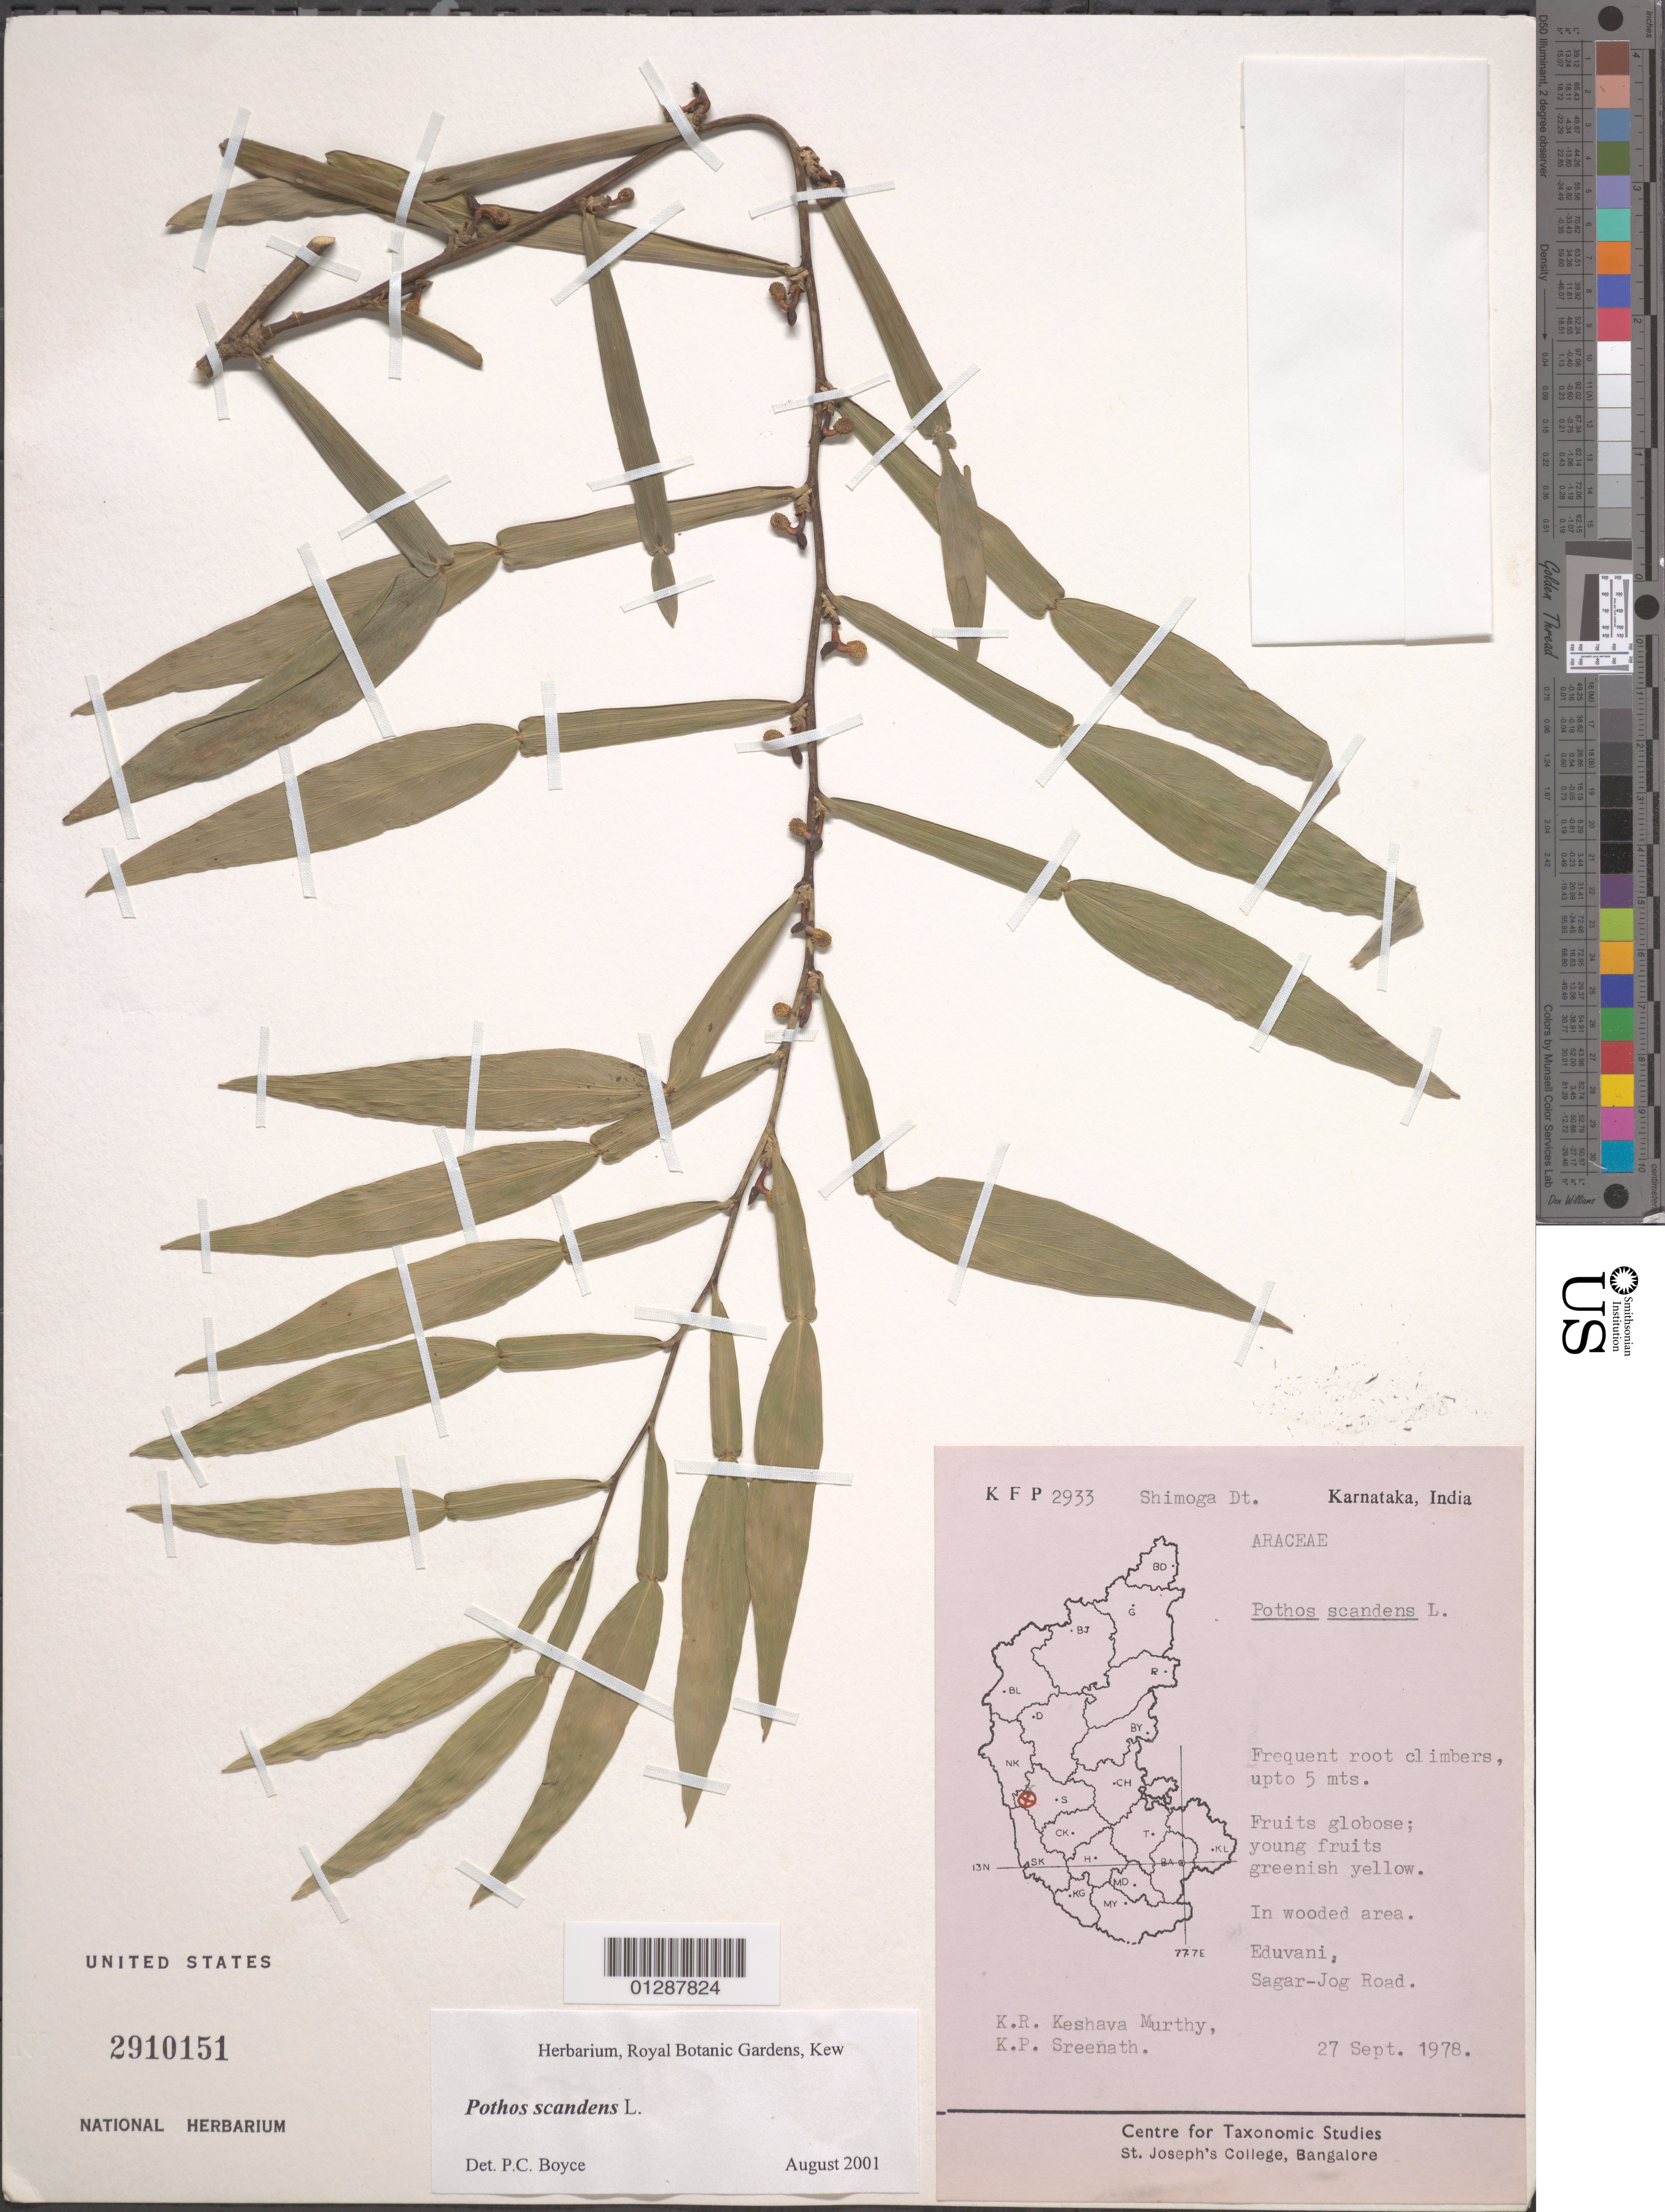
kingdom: Plantae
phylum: Tracheophyta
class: Liliopsida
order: Alismatales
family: Araceae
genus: Pothos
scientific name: Pothos scandens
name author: L.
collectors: K. Murthy & K. Sreenath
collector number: KFP 2933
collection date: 1978-09-27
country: India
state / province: Karnataka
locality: Shimoga Dt. Eduvani, Sagar-Jog Road.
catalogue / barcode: US 2910151